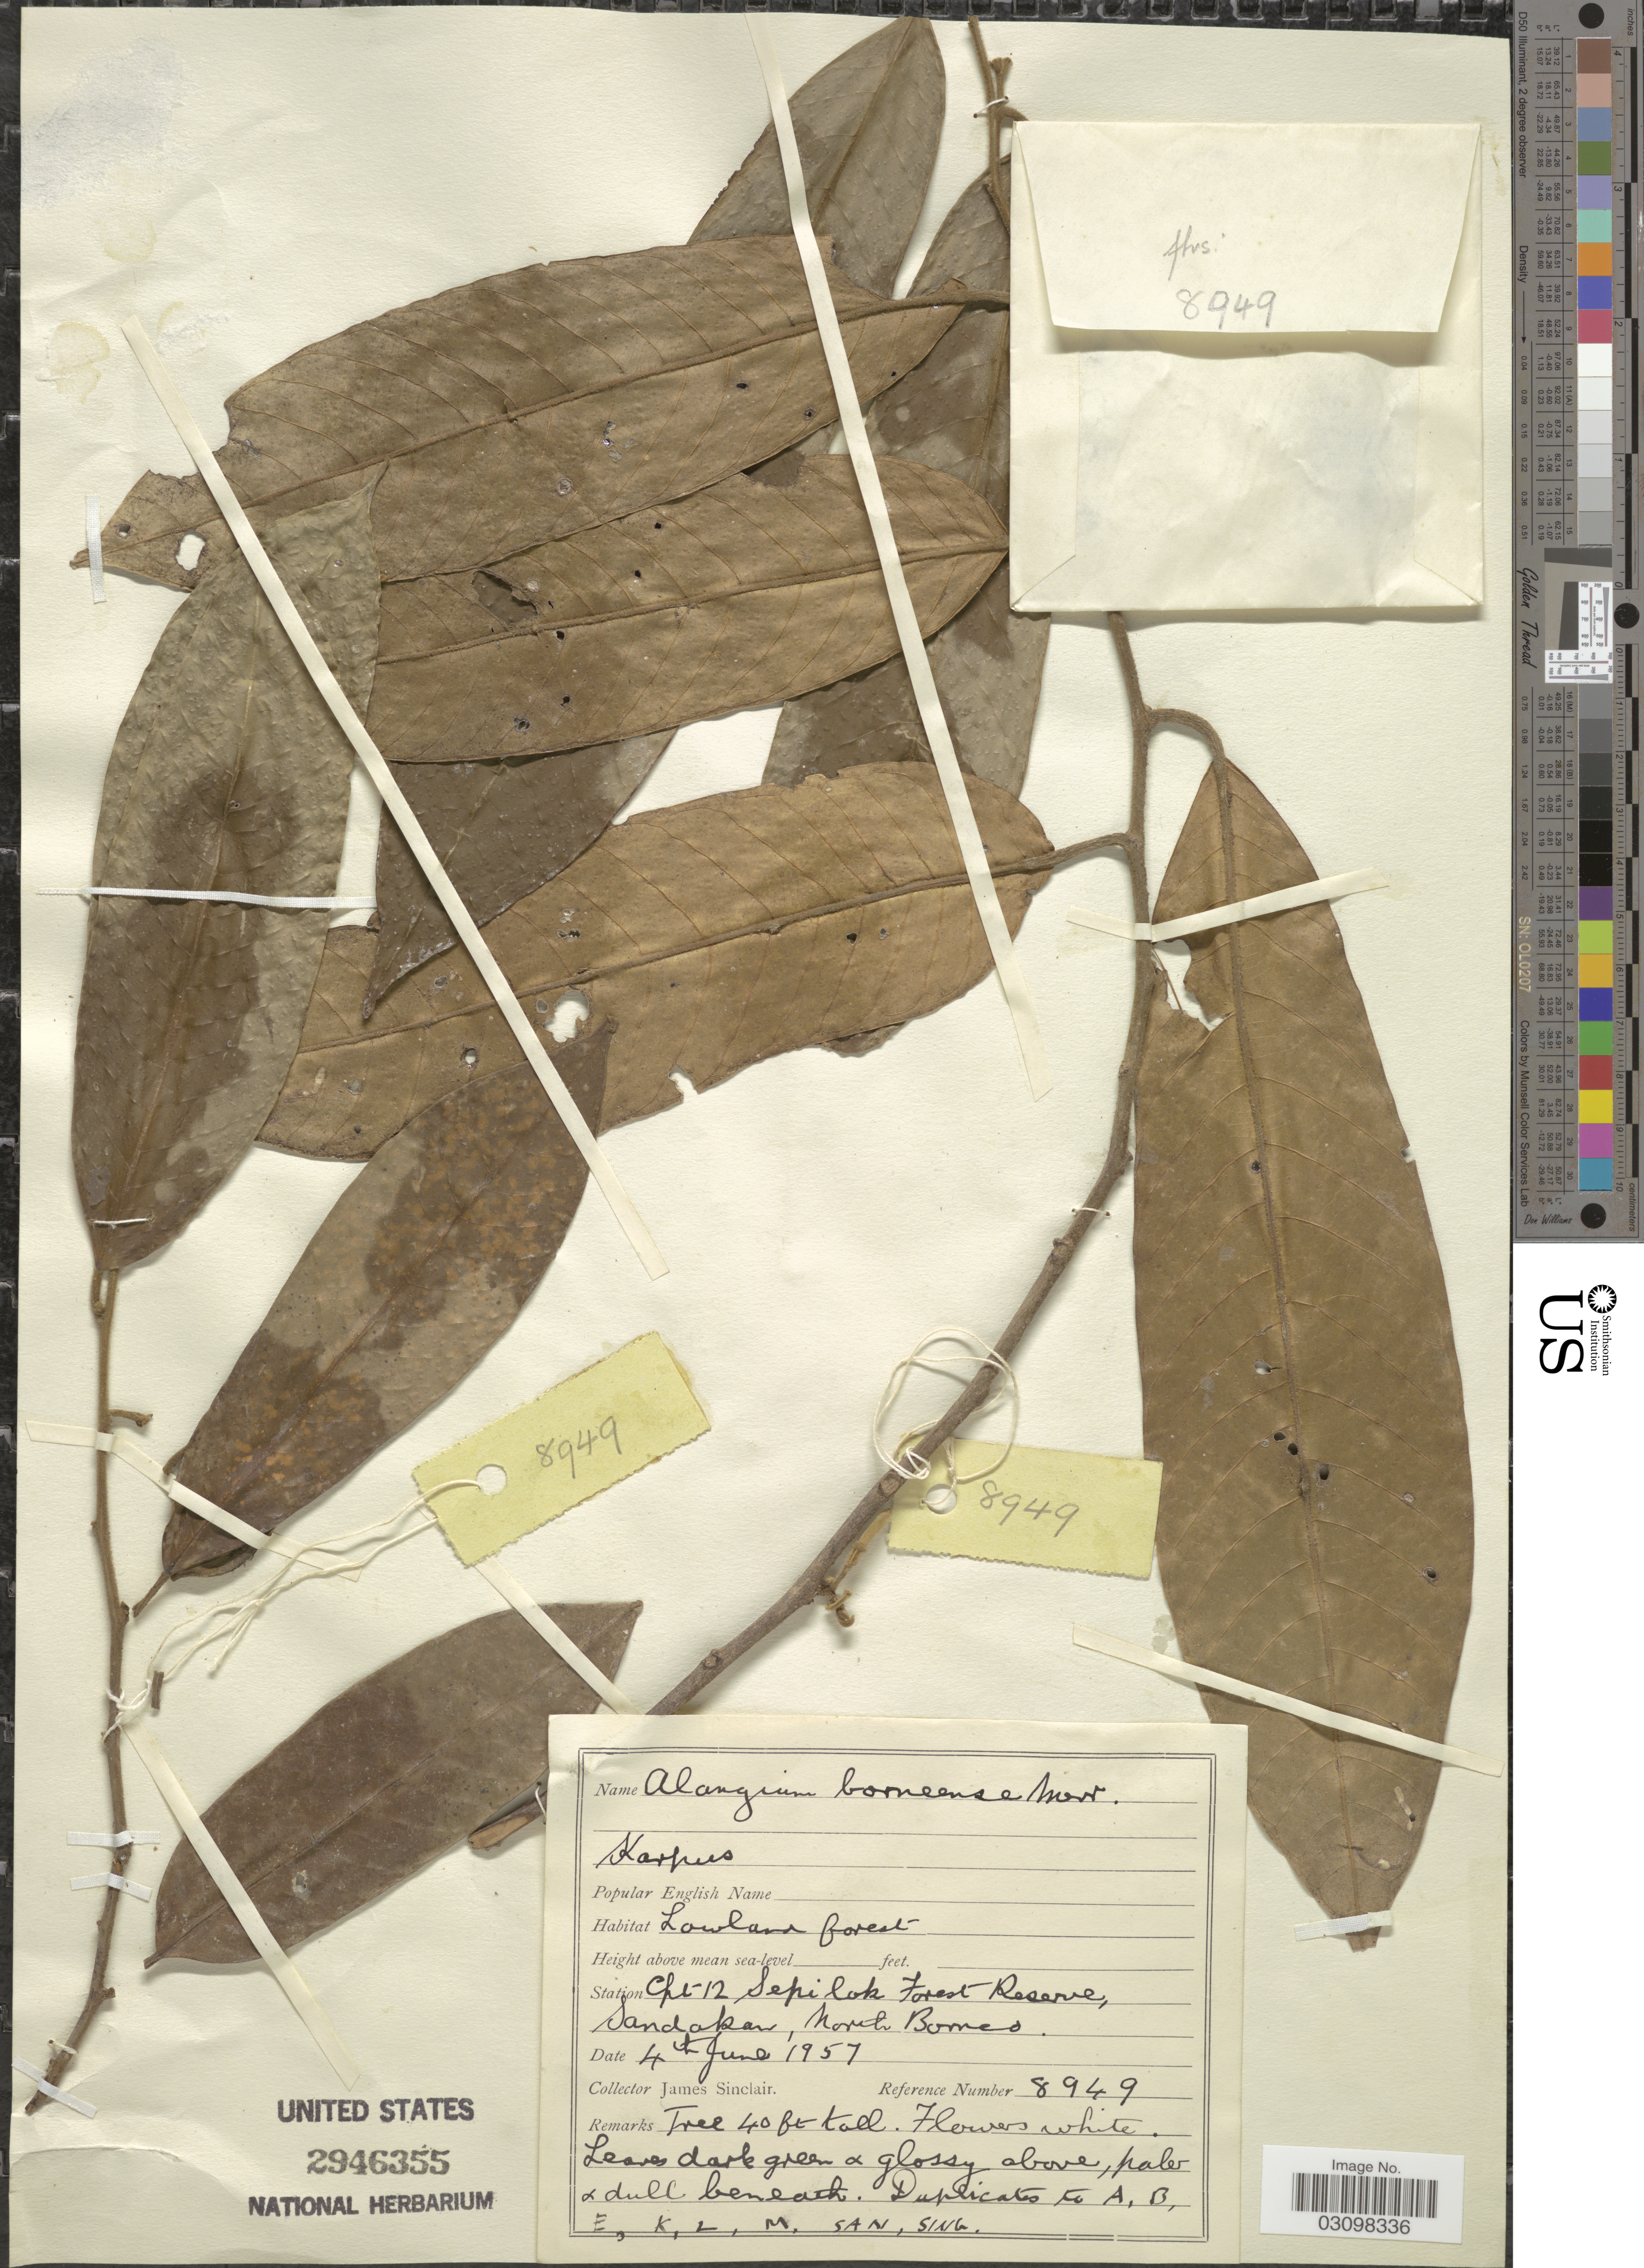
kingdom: Plantae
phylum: Tracheophyta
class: Magnoliopsida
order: Cornales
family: Cornaceae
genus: Alangium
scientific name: Alangium javanicum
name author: (Blume) Wangerin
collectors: J. Sinclair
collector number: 8949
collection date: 1957-06-04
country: Malaysia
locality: Station Cpt 12 Sepilok Forest Reserve, Sandakan, North Borneo.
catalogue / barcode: US 2946355